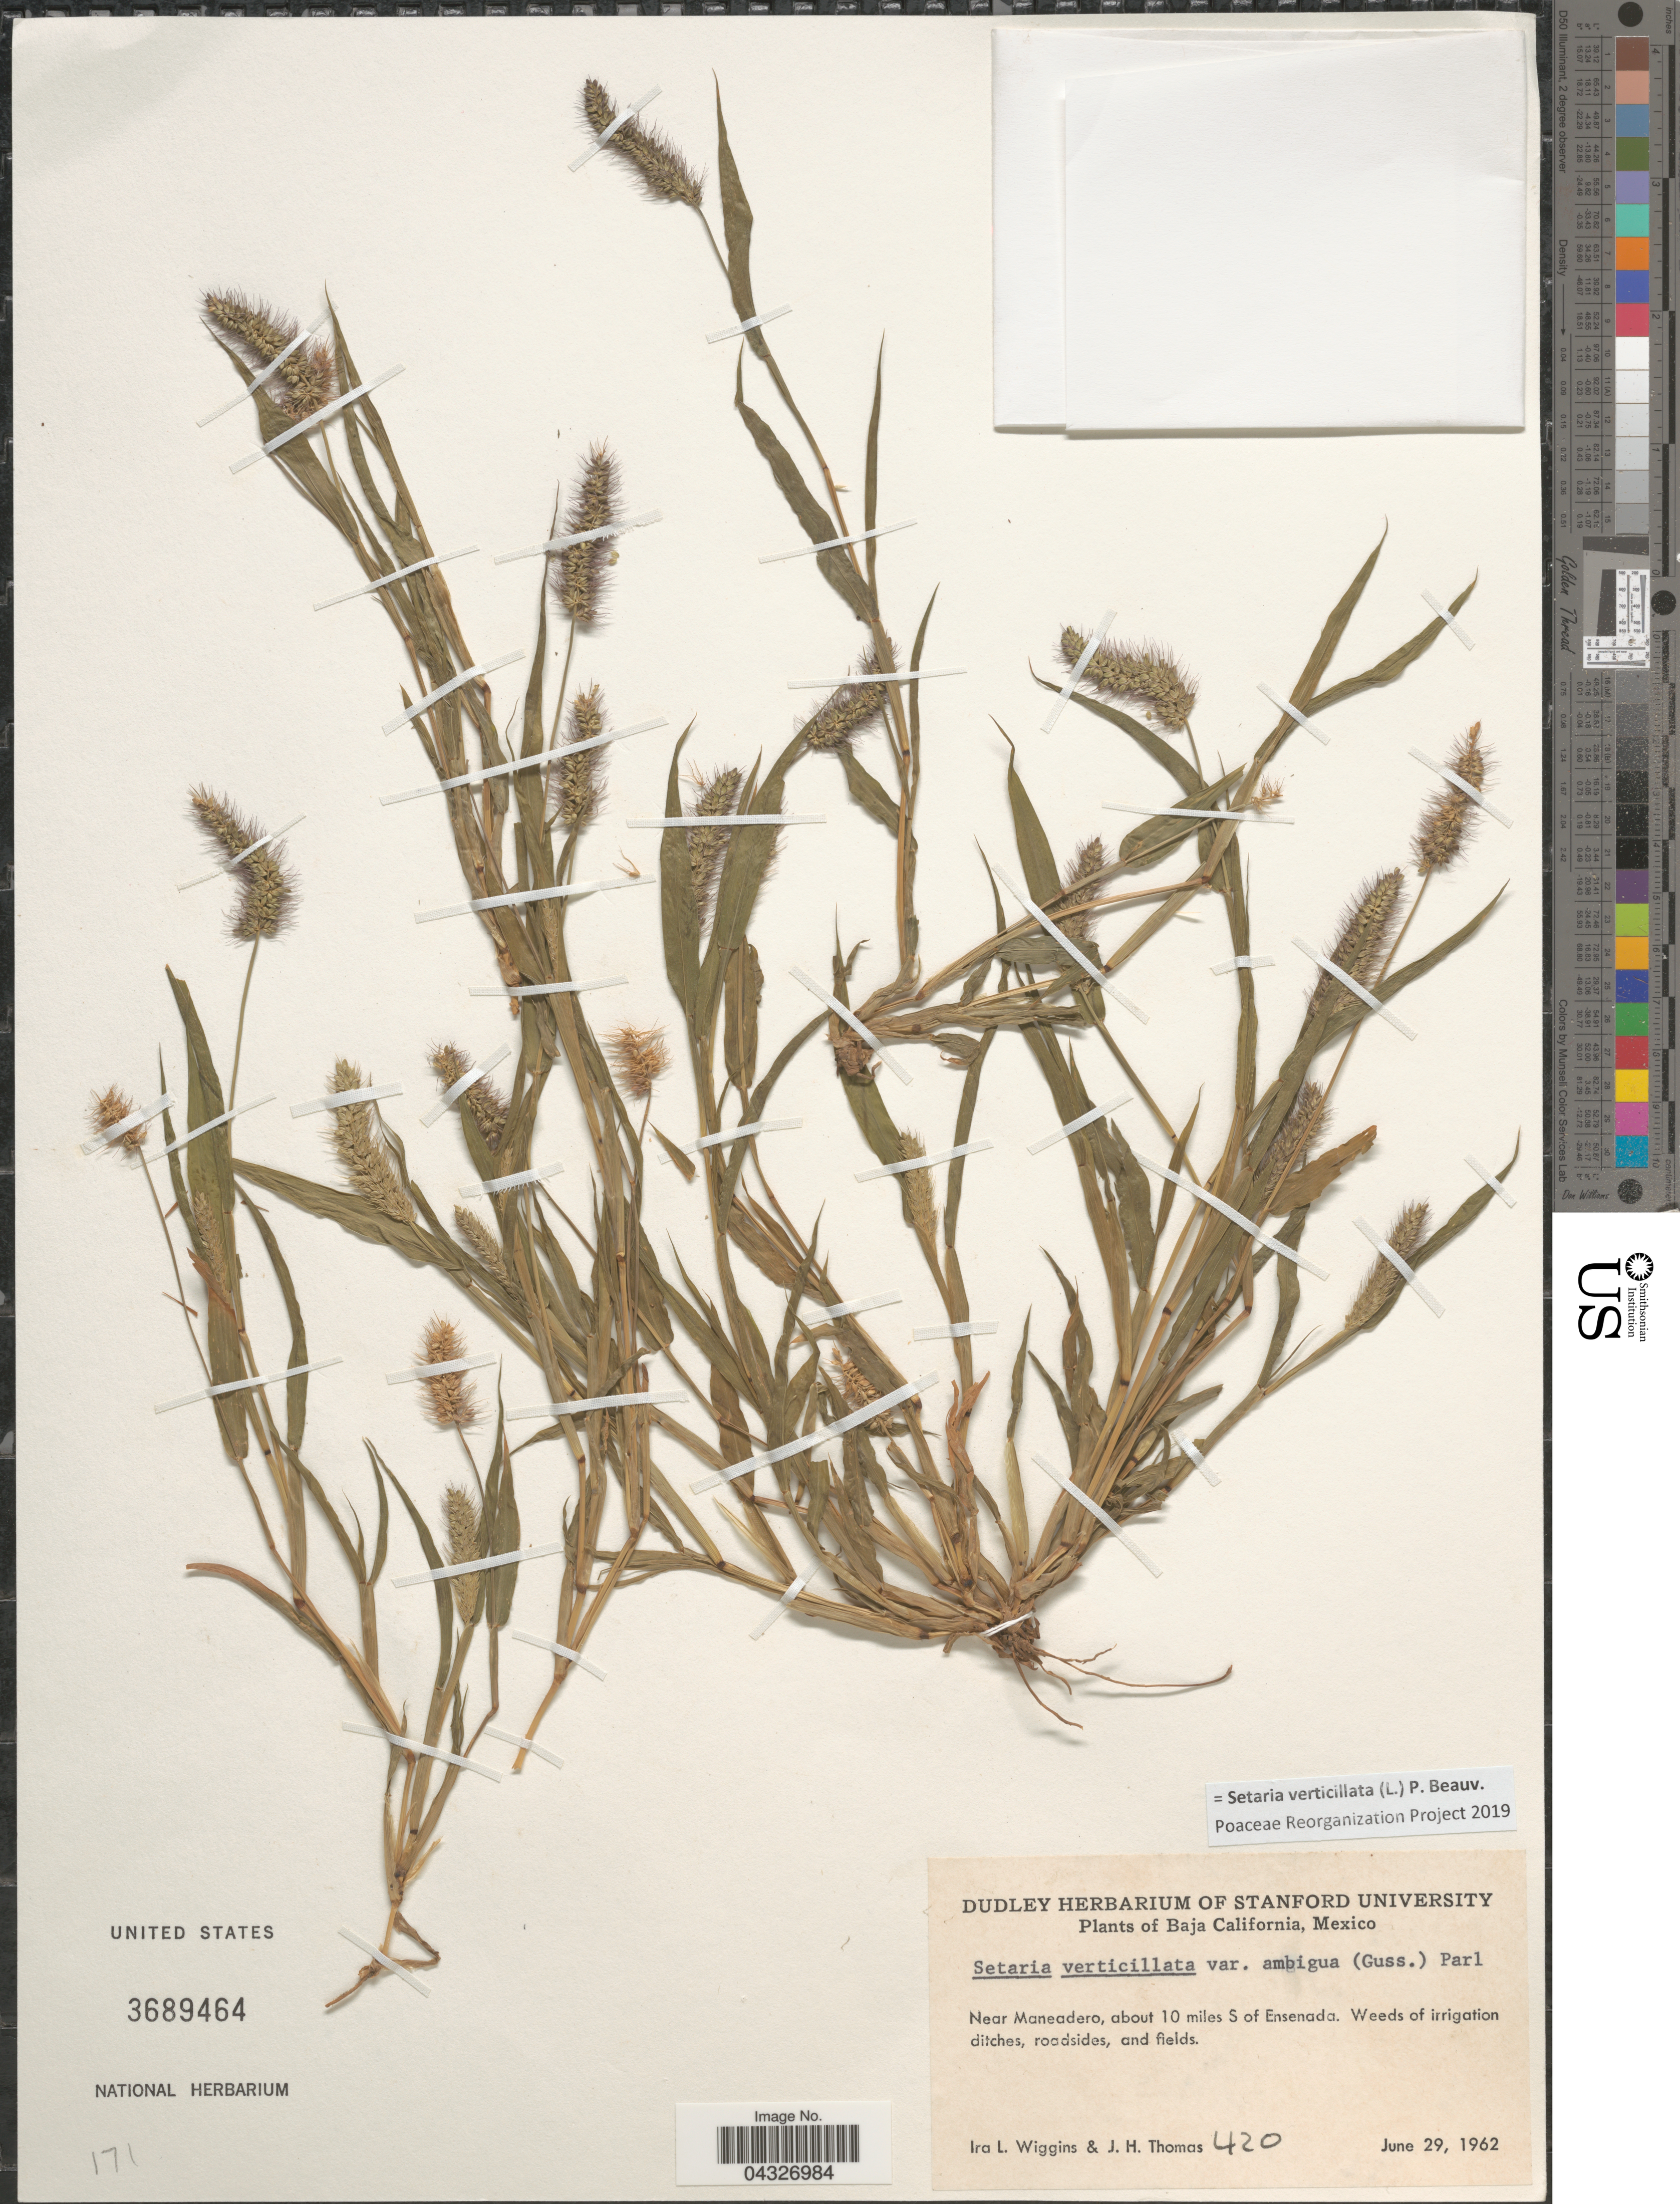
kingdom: Plantae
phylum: Tracheophyta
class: Liliopsida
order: Poales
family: Poaceae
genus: Setaria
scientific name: Setaria verticillata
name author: (L.) P. Beauv.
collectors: I. L. Wiggins & J. H. Thomas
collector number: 420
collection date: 1962-06-29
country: Mexico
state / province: Baja California Norte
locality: Near Maneadero, about 10 miles S of Ensenada.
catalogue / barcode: US 3689464